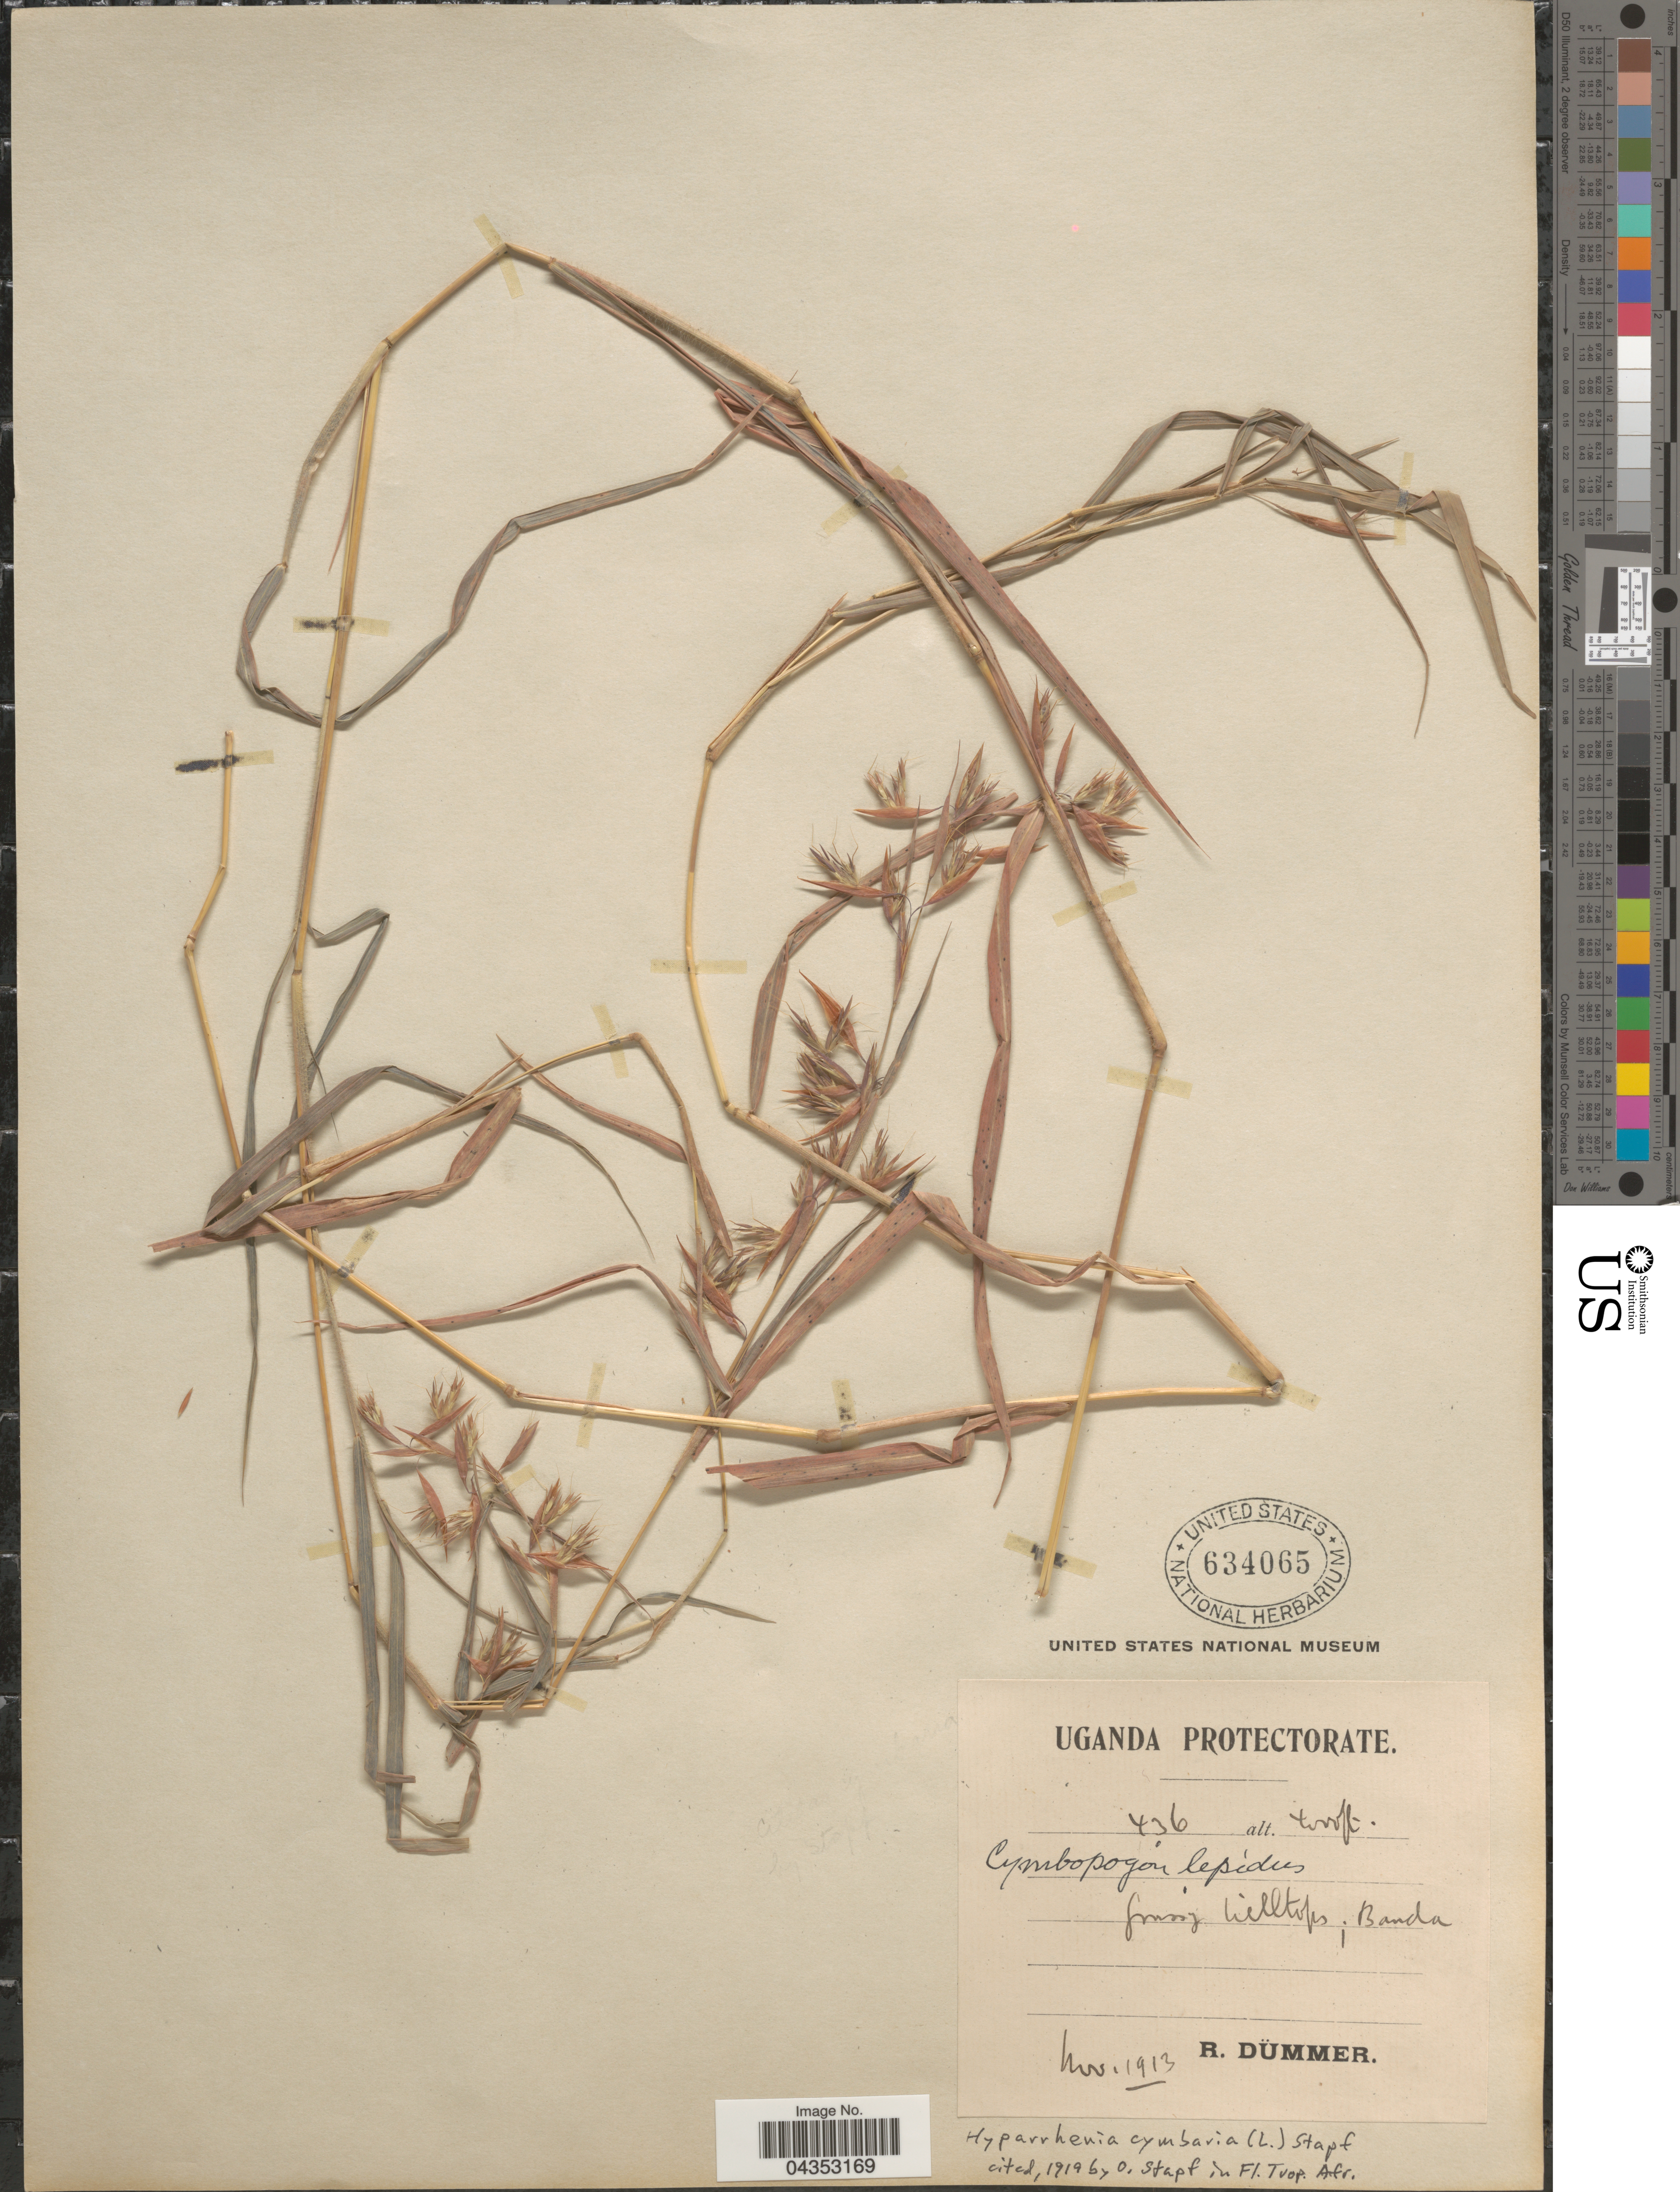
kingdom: Plantae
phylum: Tracheophyta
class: Liliopsida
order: Poales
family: Poaceae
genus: Hyparrhenia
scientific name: Hyparrhenia cymbaria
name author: (L.) Stapf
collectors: R. A. Dümmer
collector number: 436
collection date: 1913-11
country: Uganda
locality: Uganda Protectorate. Grassy hilltops, Banda.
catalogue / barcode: US 634065